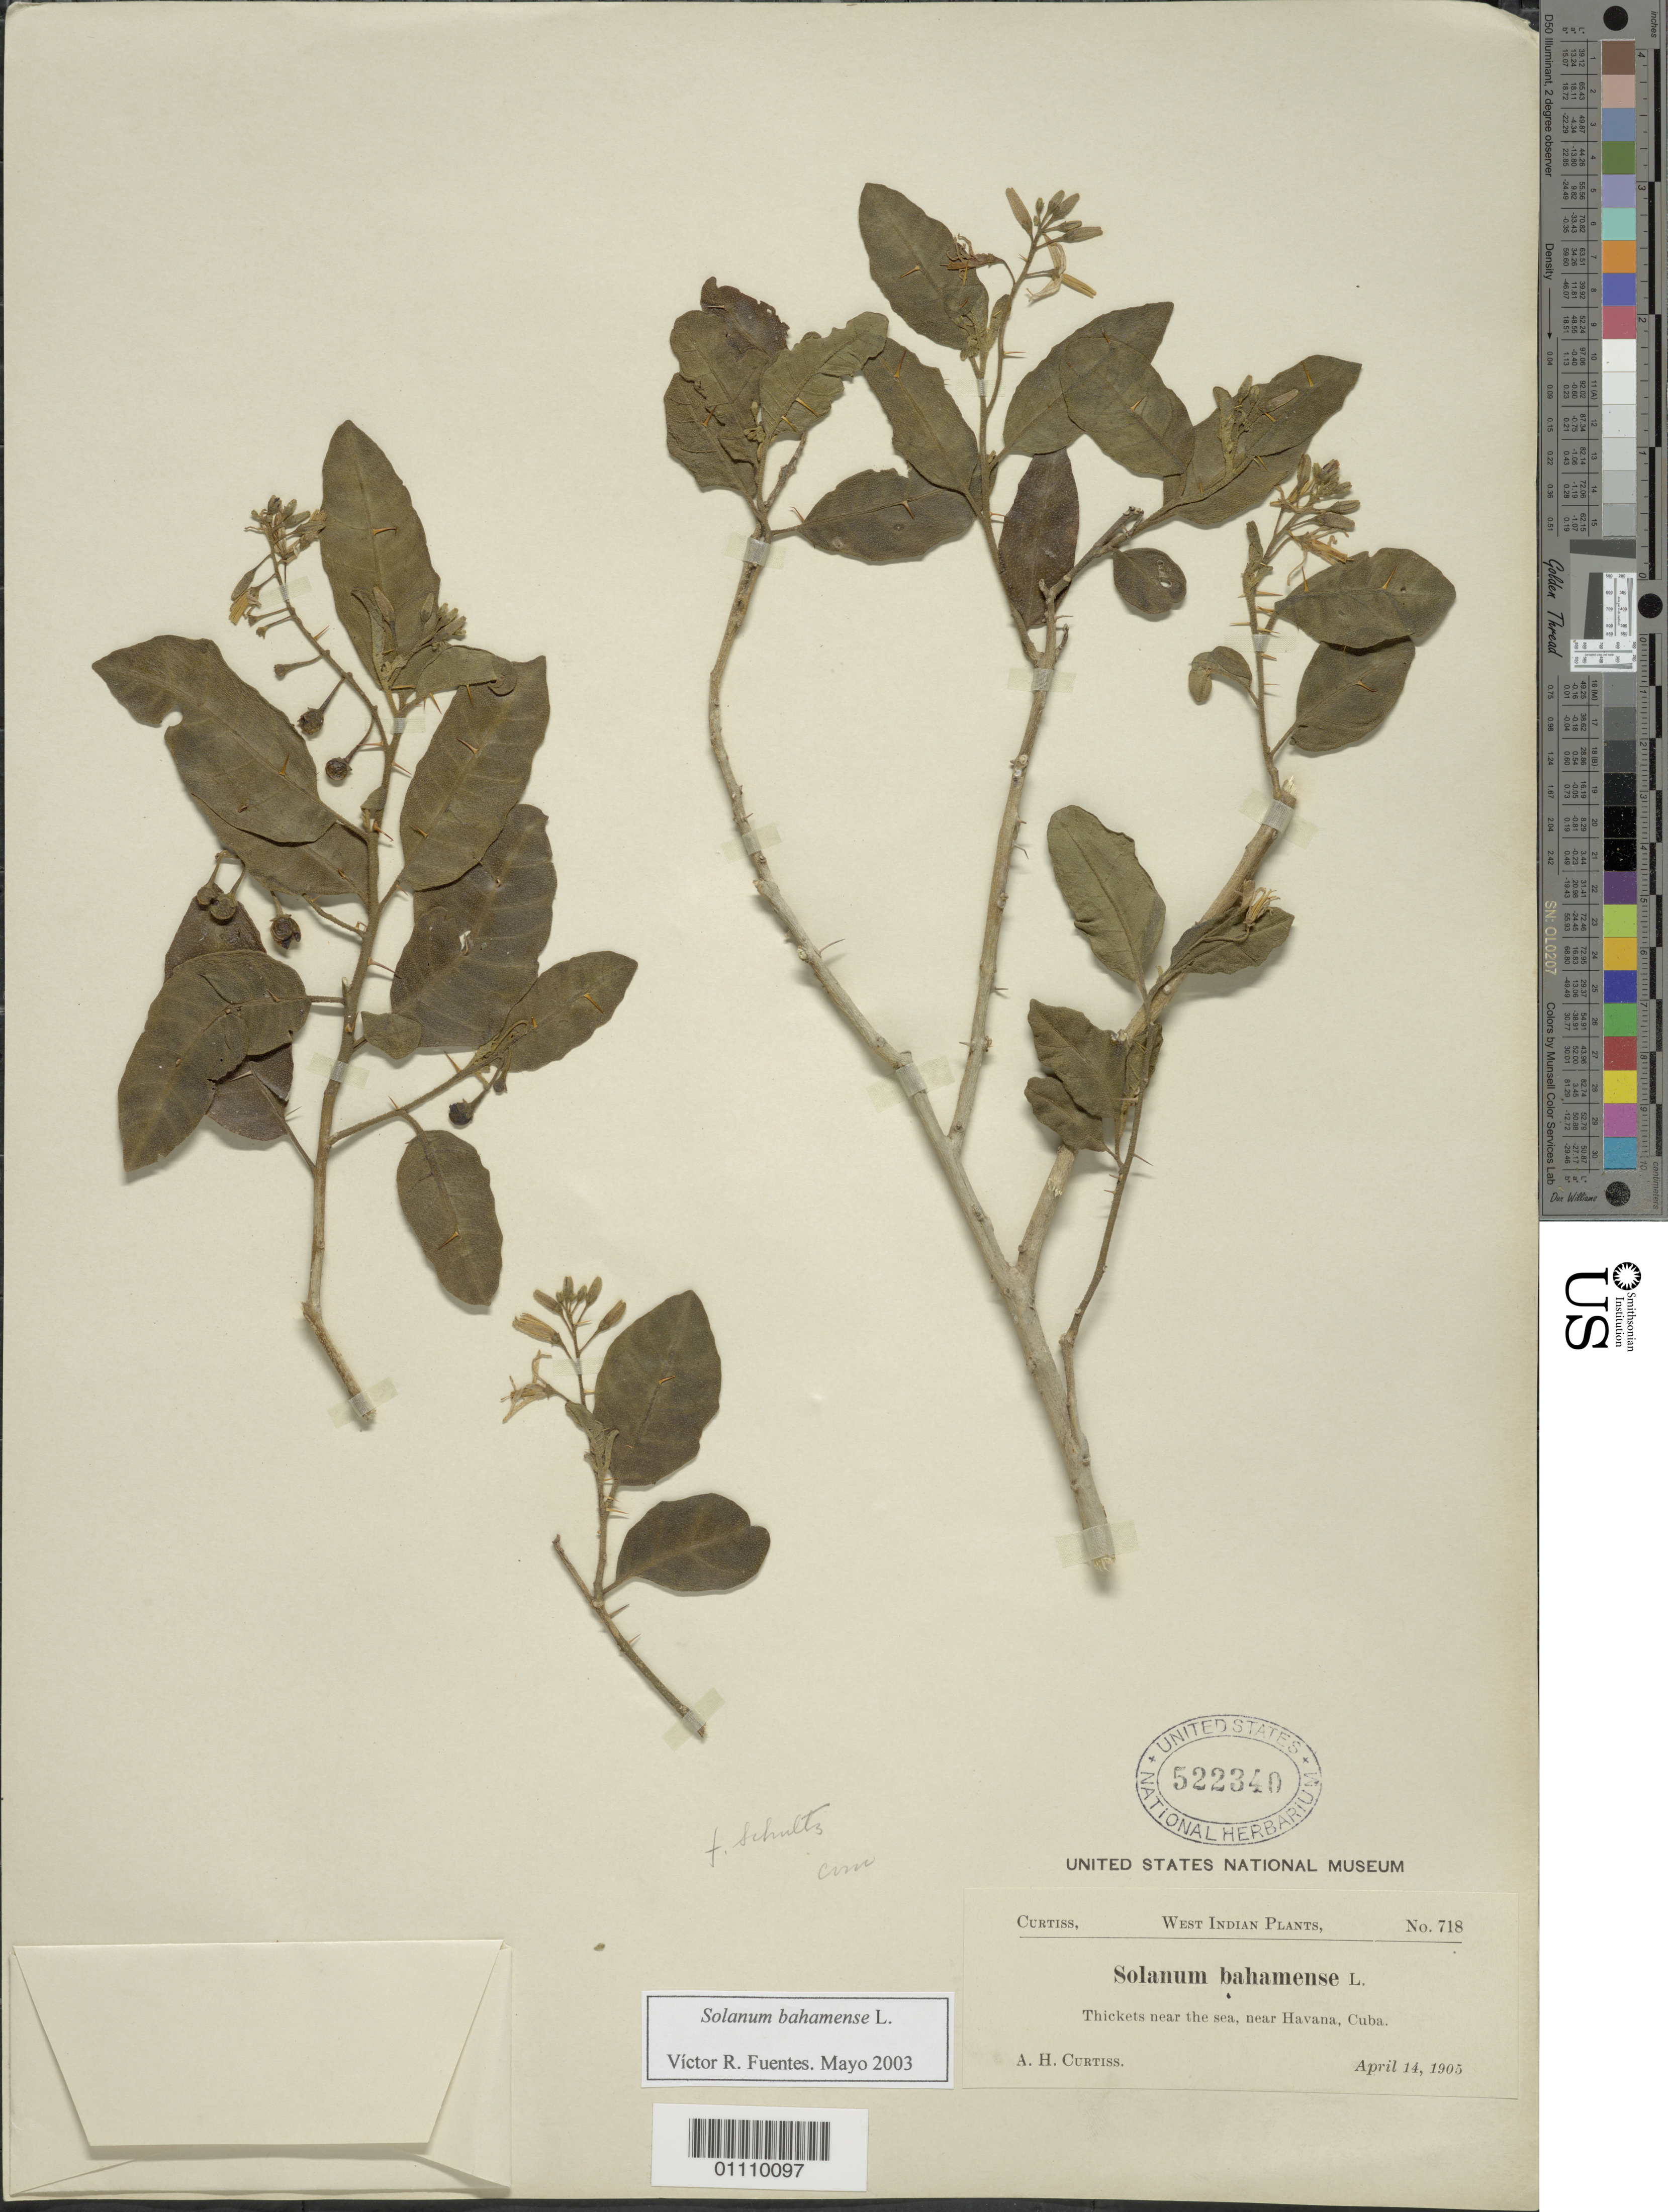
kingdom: Plantae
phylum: Tracheophyta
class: Magnoliopsida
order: Solanales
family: Solanaceae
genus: Solanum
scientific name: Solanum bahamense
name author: L.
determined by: Fuentes, V. R.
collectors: A. H. Curtiss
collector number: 718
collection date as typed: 14 Apr 1905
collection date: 1905-04-14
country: Cuba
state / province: La Habana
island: Cuba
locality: Havana, vicinity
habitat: Thickets near the sea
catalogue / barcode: US 522340